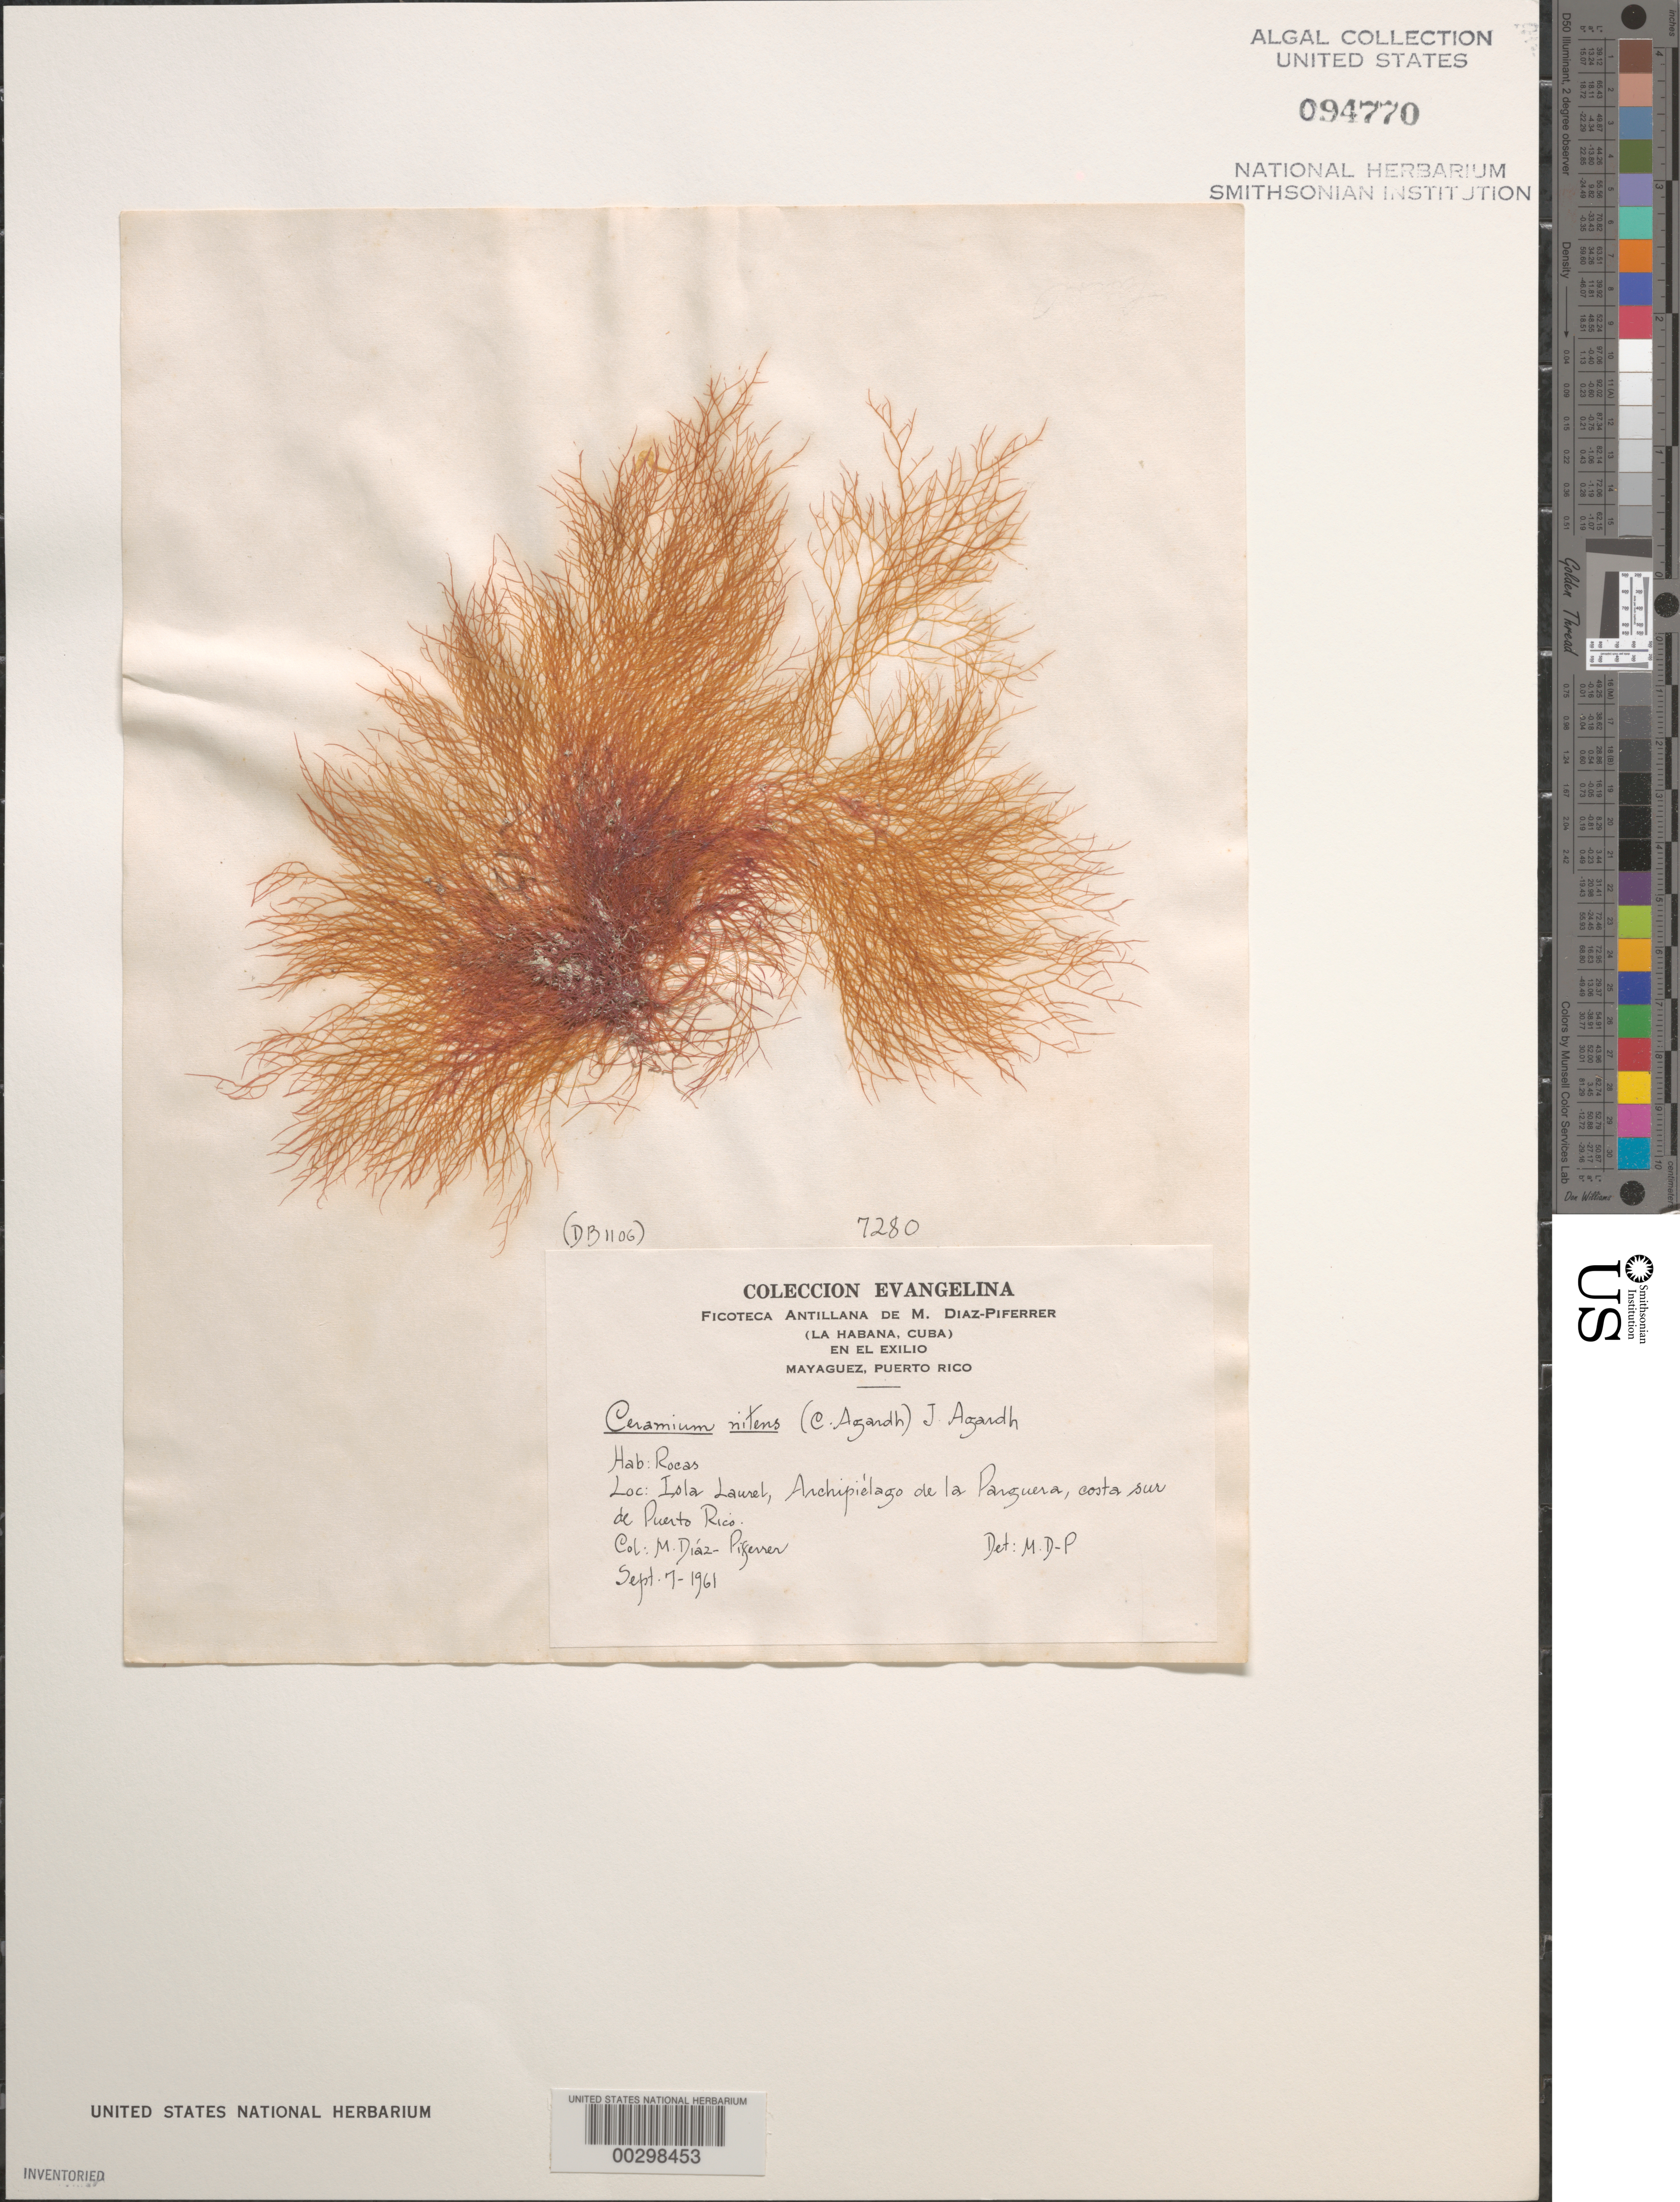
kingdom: Plantae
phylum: Rhodophyta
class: Florideophyceae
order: Ceramiales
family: Ceramiaceae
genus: Ceramium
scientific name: Ceramium nitens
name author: (C. Agardh) J. Agardh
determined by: Diaz-Piferrer, M.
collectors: M. Diaz-Piferrer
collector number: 7280 & (DB) 1106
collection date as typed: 07 Sep 1961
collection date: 1961-09-07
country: Puerto Rico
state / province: Lajas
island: Isla Laurel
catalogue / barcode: US 94770